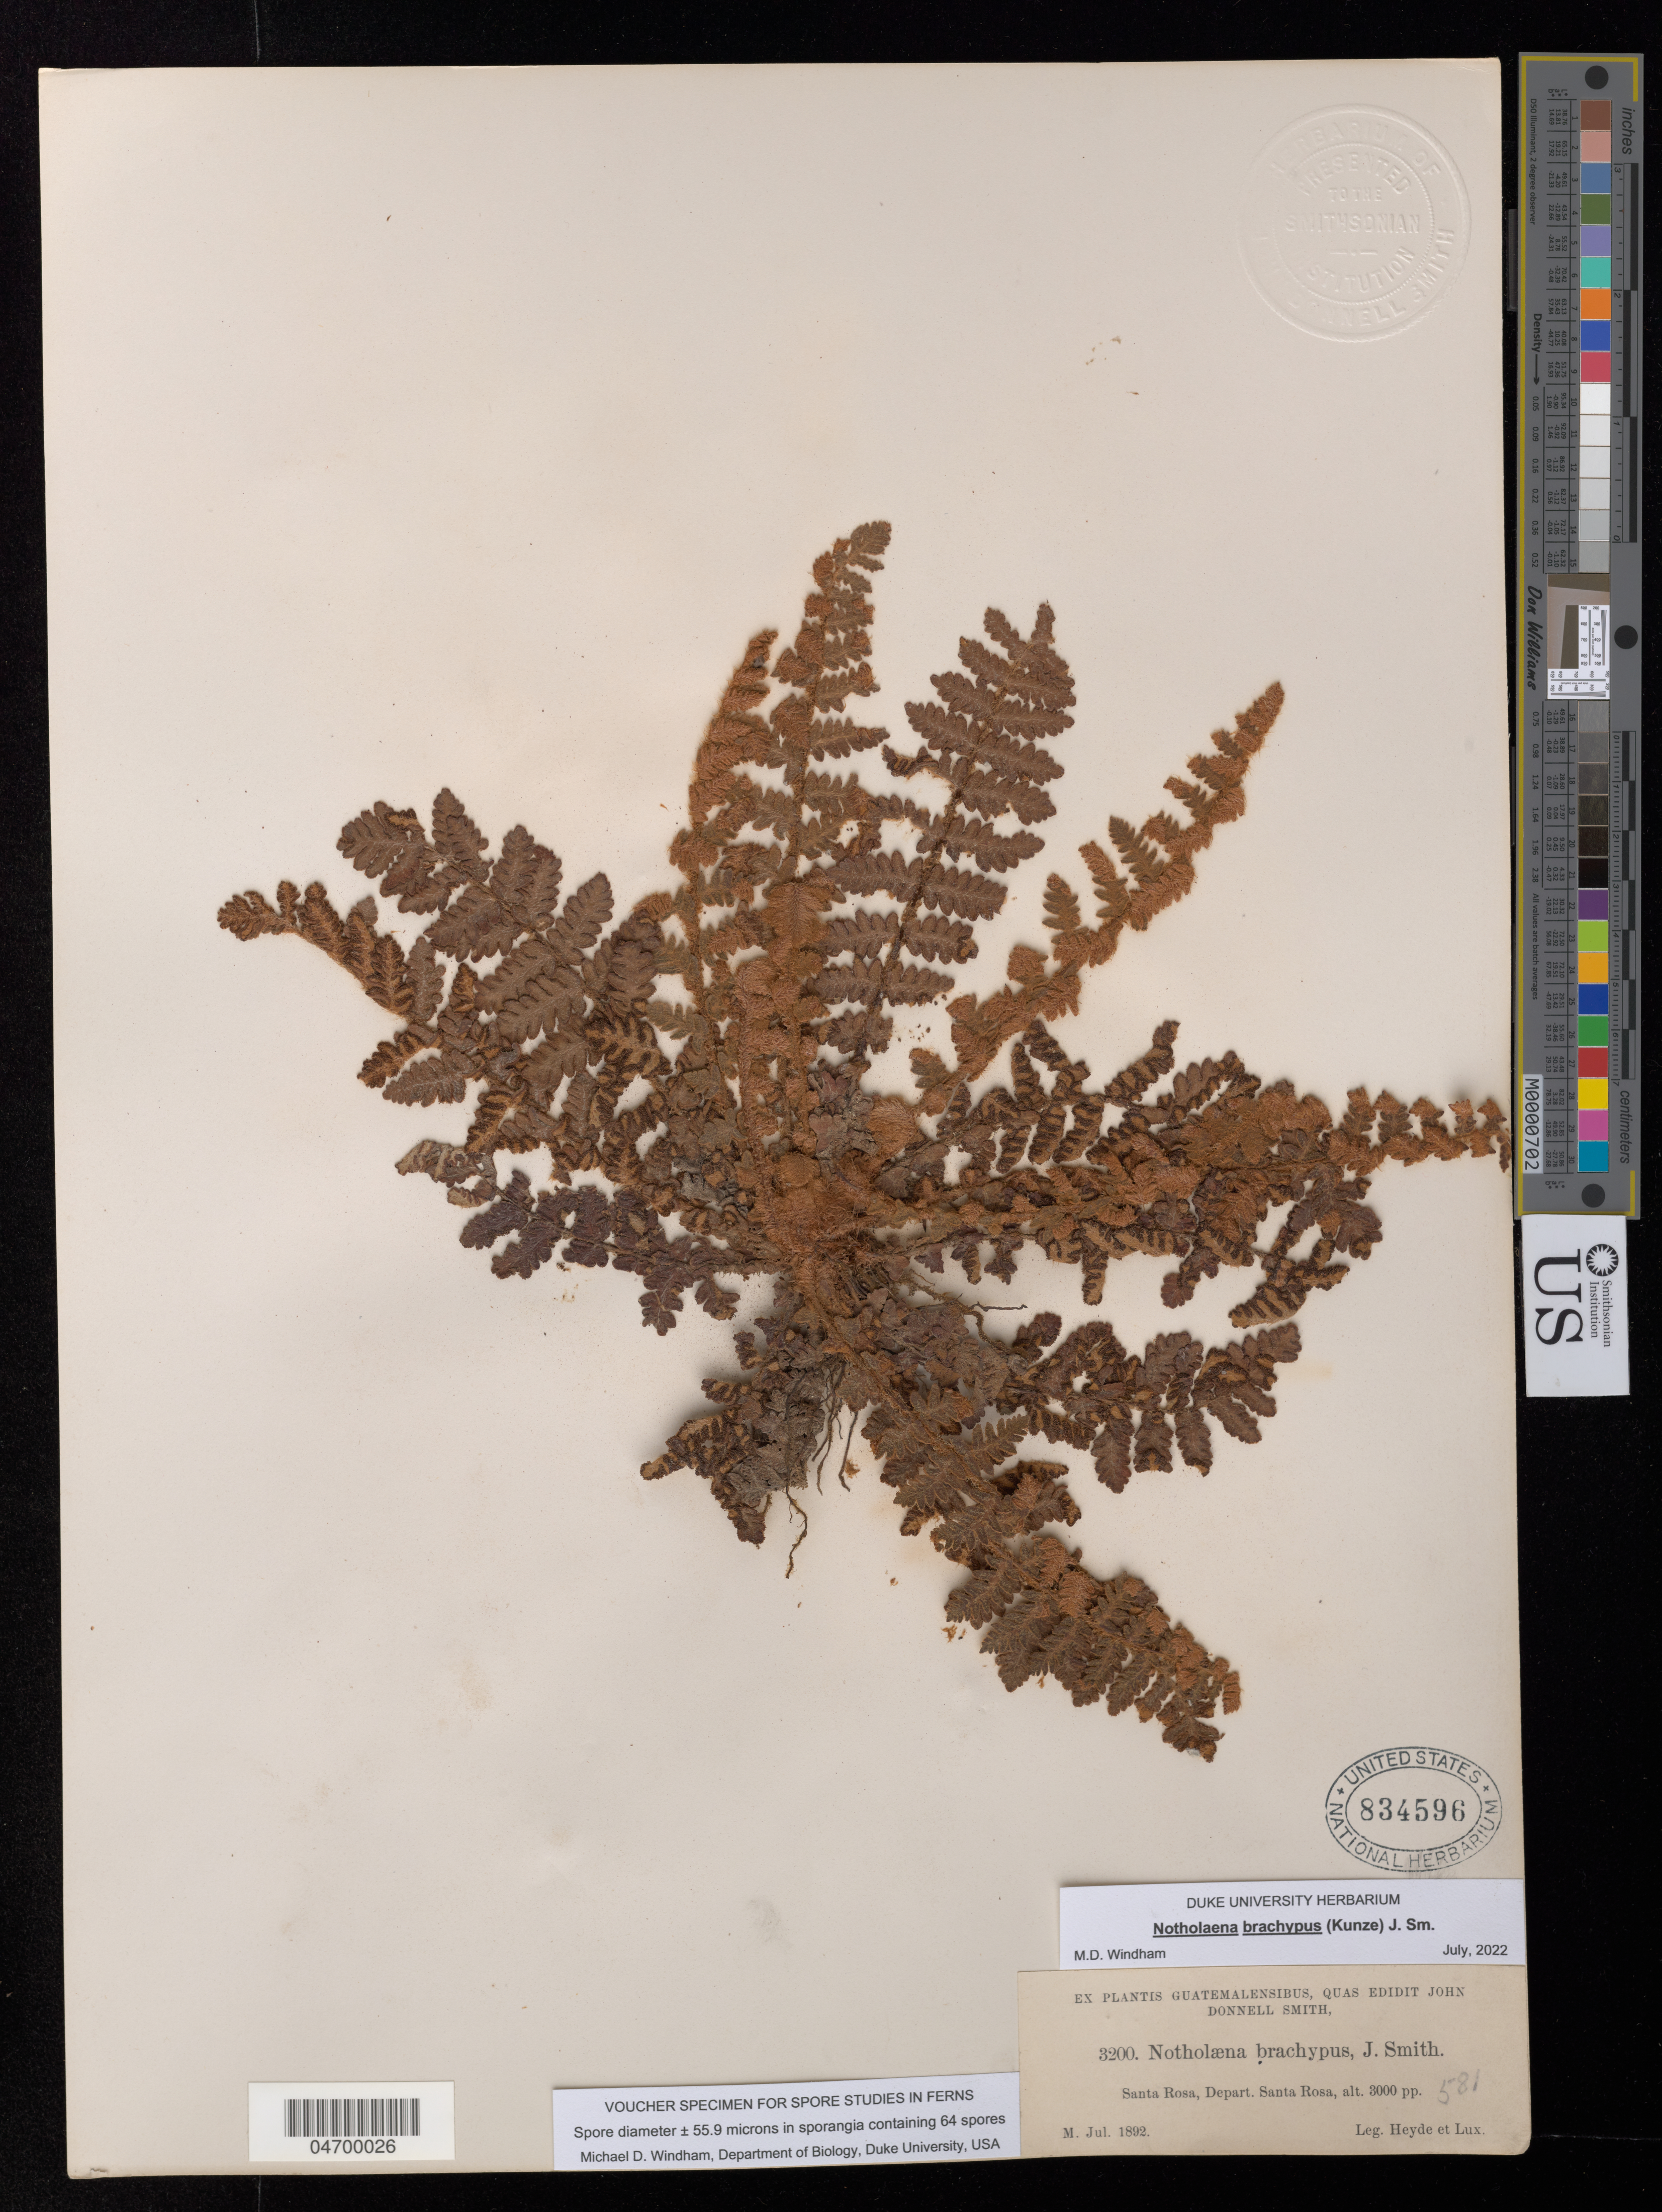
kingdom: Plantae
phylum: Tracheophyta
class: Polypodiopsida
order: Polypodiales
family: Pteridaceae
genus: Notholaena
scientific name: Notholaena brachypus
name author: (Kunze) J. Sm.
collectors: Heyde & Lux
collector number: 3200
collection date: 1892-07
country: Guatemala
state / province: Santa Rosa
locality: Depart. Santa Rosa.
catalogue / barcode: US 834596